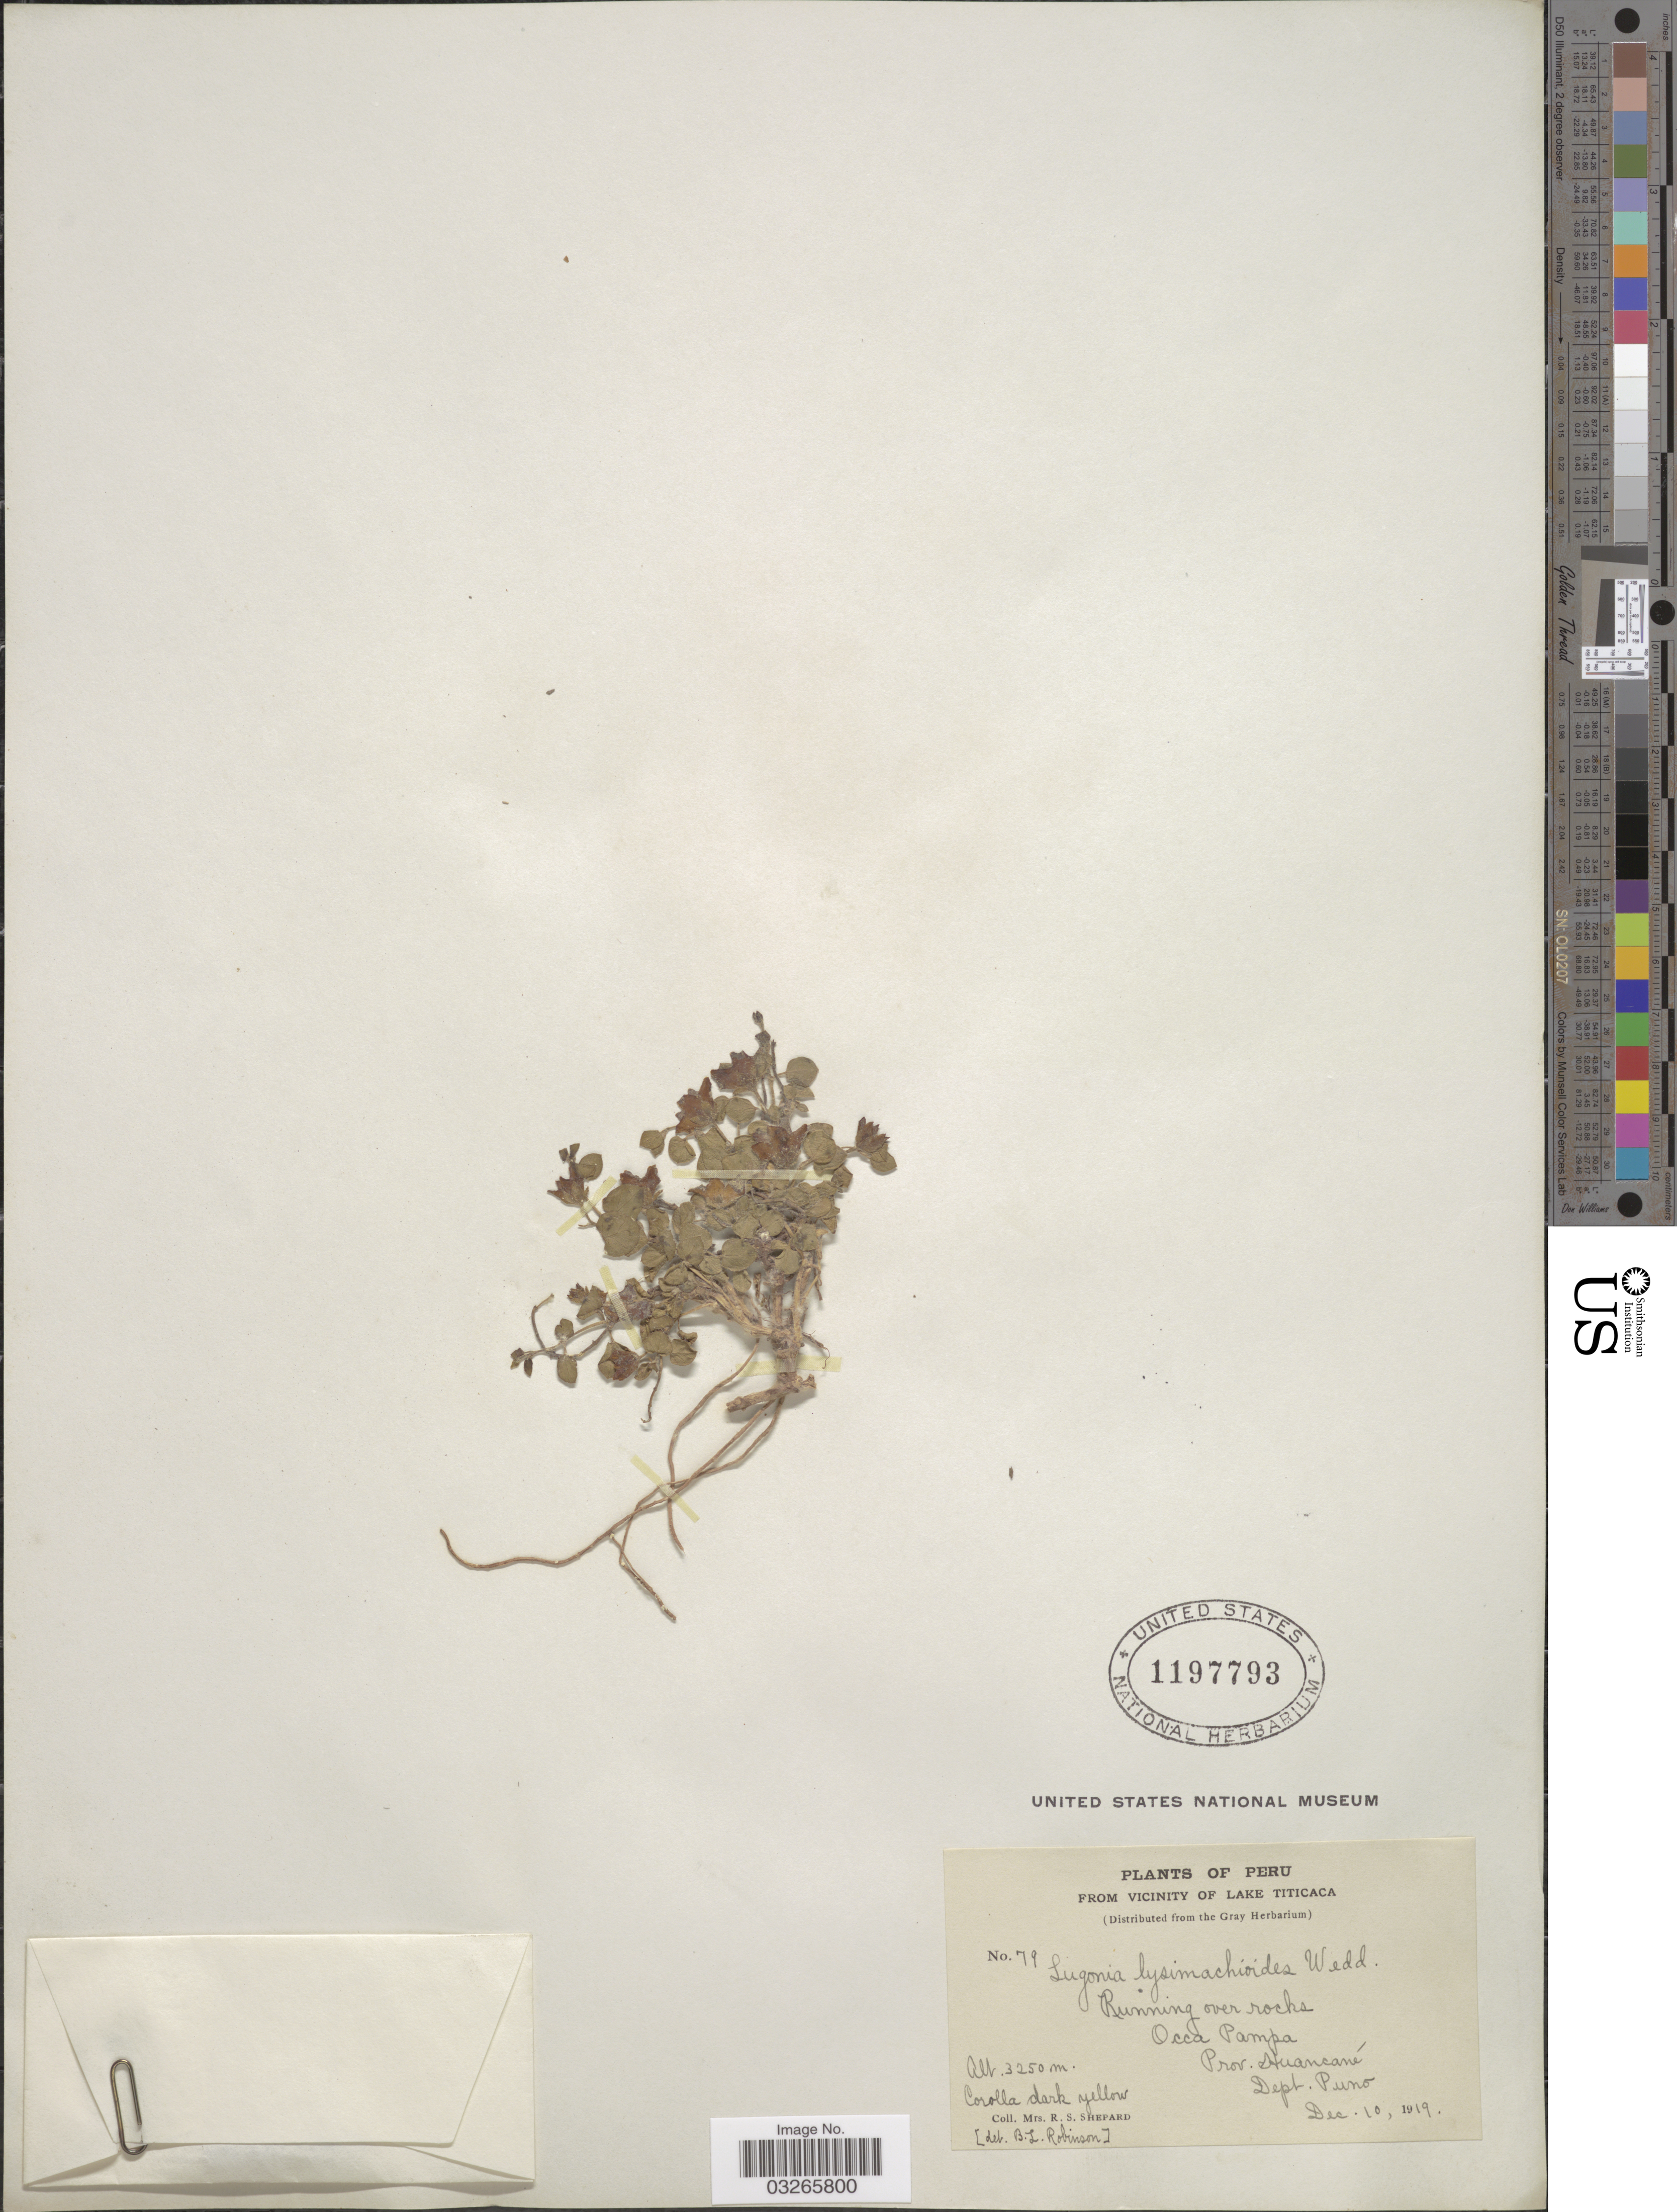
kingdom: Plantae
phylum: Tracheophyta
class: Magnoliopsida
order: Gentianales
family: Apocynaceae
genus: Sarcostemma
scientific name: Sarcostemma lysimachioides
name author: (Wedd.) R.W. Holm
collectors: R. Shepard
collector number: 79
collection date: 1919-12-10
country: Peru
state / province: Puno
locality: Vicinity of Lake Titicaca. Occa Pampa. Prov. Huancané. Dept. Puno.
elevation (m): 3250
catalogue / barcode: US 1197793